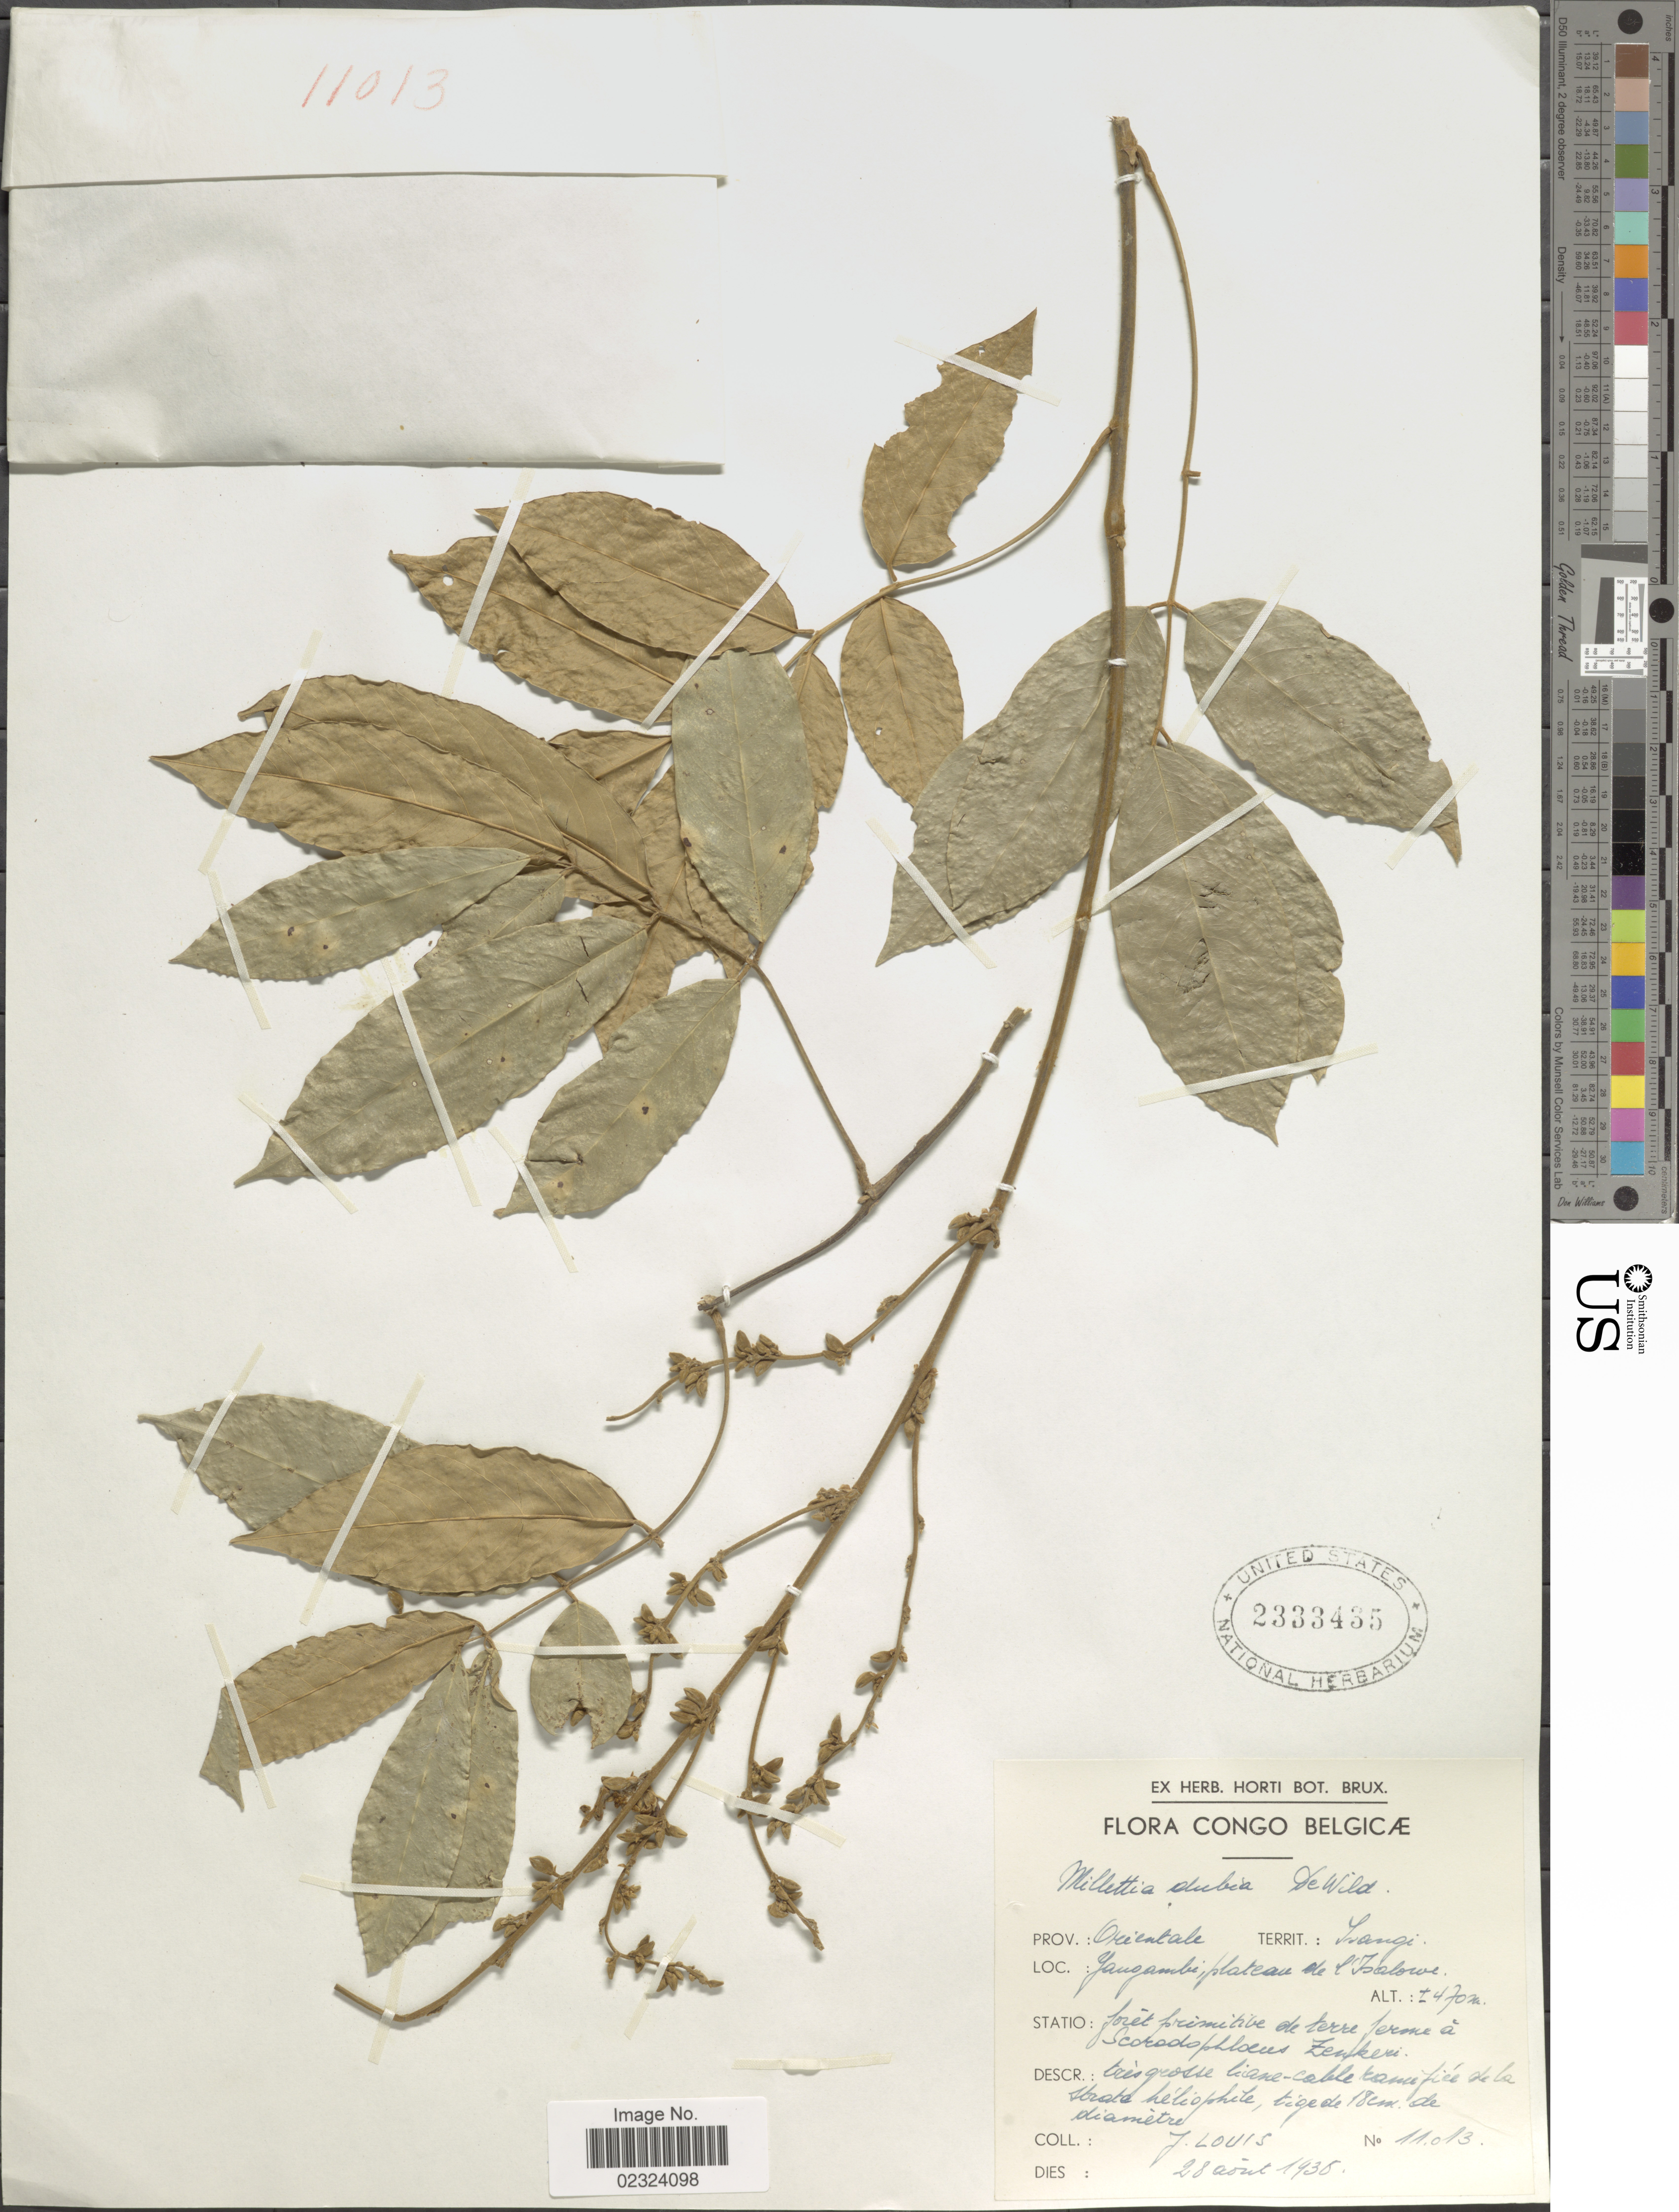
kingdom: Plantae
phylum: Tracheophyta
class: Magnoliopsida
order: Fabales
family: Fabaceae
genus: Millettia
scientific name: Millettia dubia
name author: De Wild.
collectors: J. Louis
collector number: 13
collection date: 1935-04-28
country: Congo, Democratic Republic of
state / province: Tshopo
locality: Congo Belgicae. Yangambi plateau de l'Isalowe.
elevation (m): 470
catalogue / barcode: US 2333435